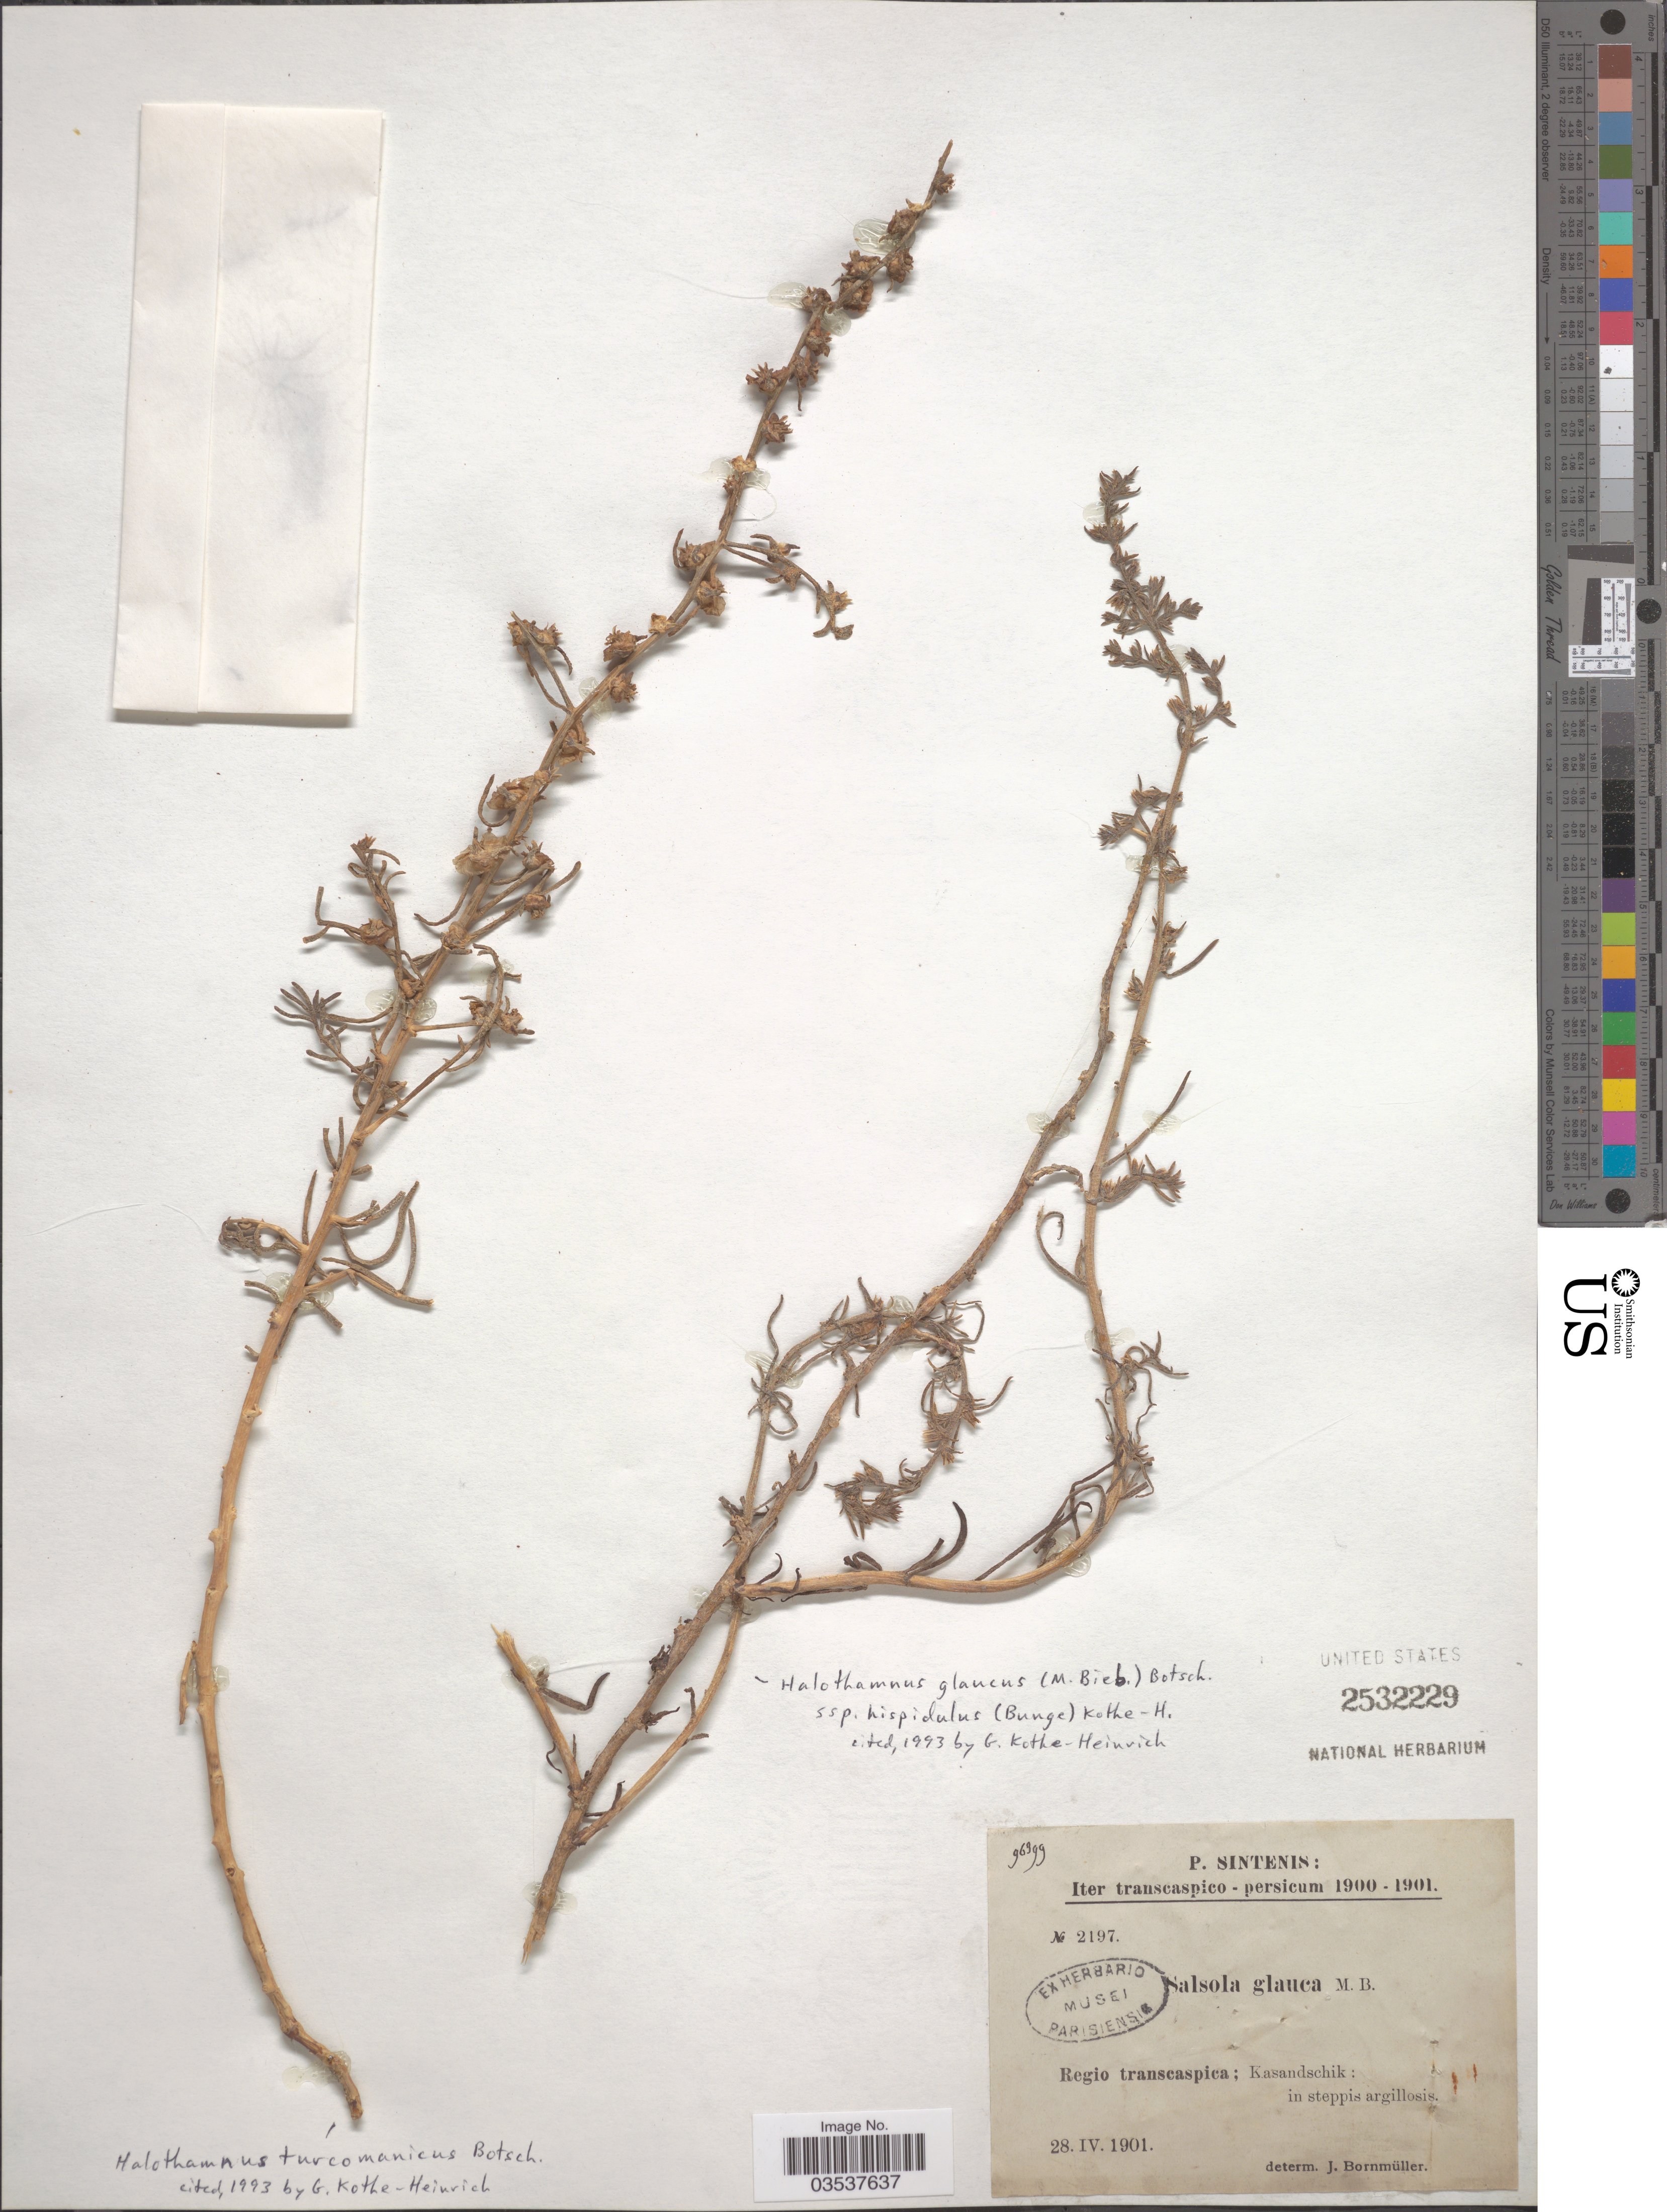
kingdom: Plantae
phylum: Tracheophyta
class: Magnoliopsida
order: Caryophyllales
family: Amaranthaceae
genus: Halothamnus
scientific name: Halothamnus turcomanicus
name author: Botsch.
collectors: P. Sintenis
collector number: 96399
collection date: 1901-04-28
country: Turkmenistan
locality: Iter transcaspico - persicum. Regio transcaspica; Kasandschik.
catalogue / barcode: US 2532229